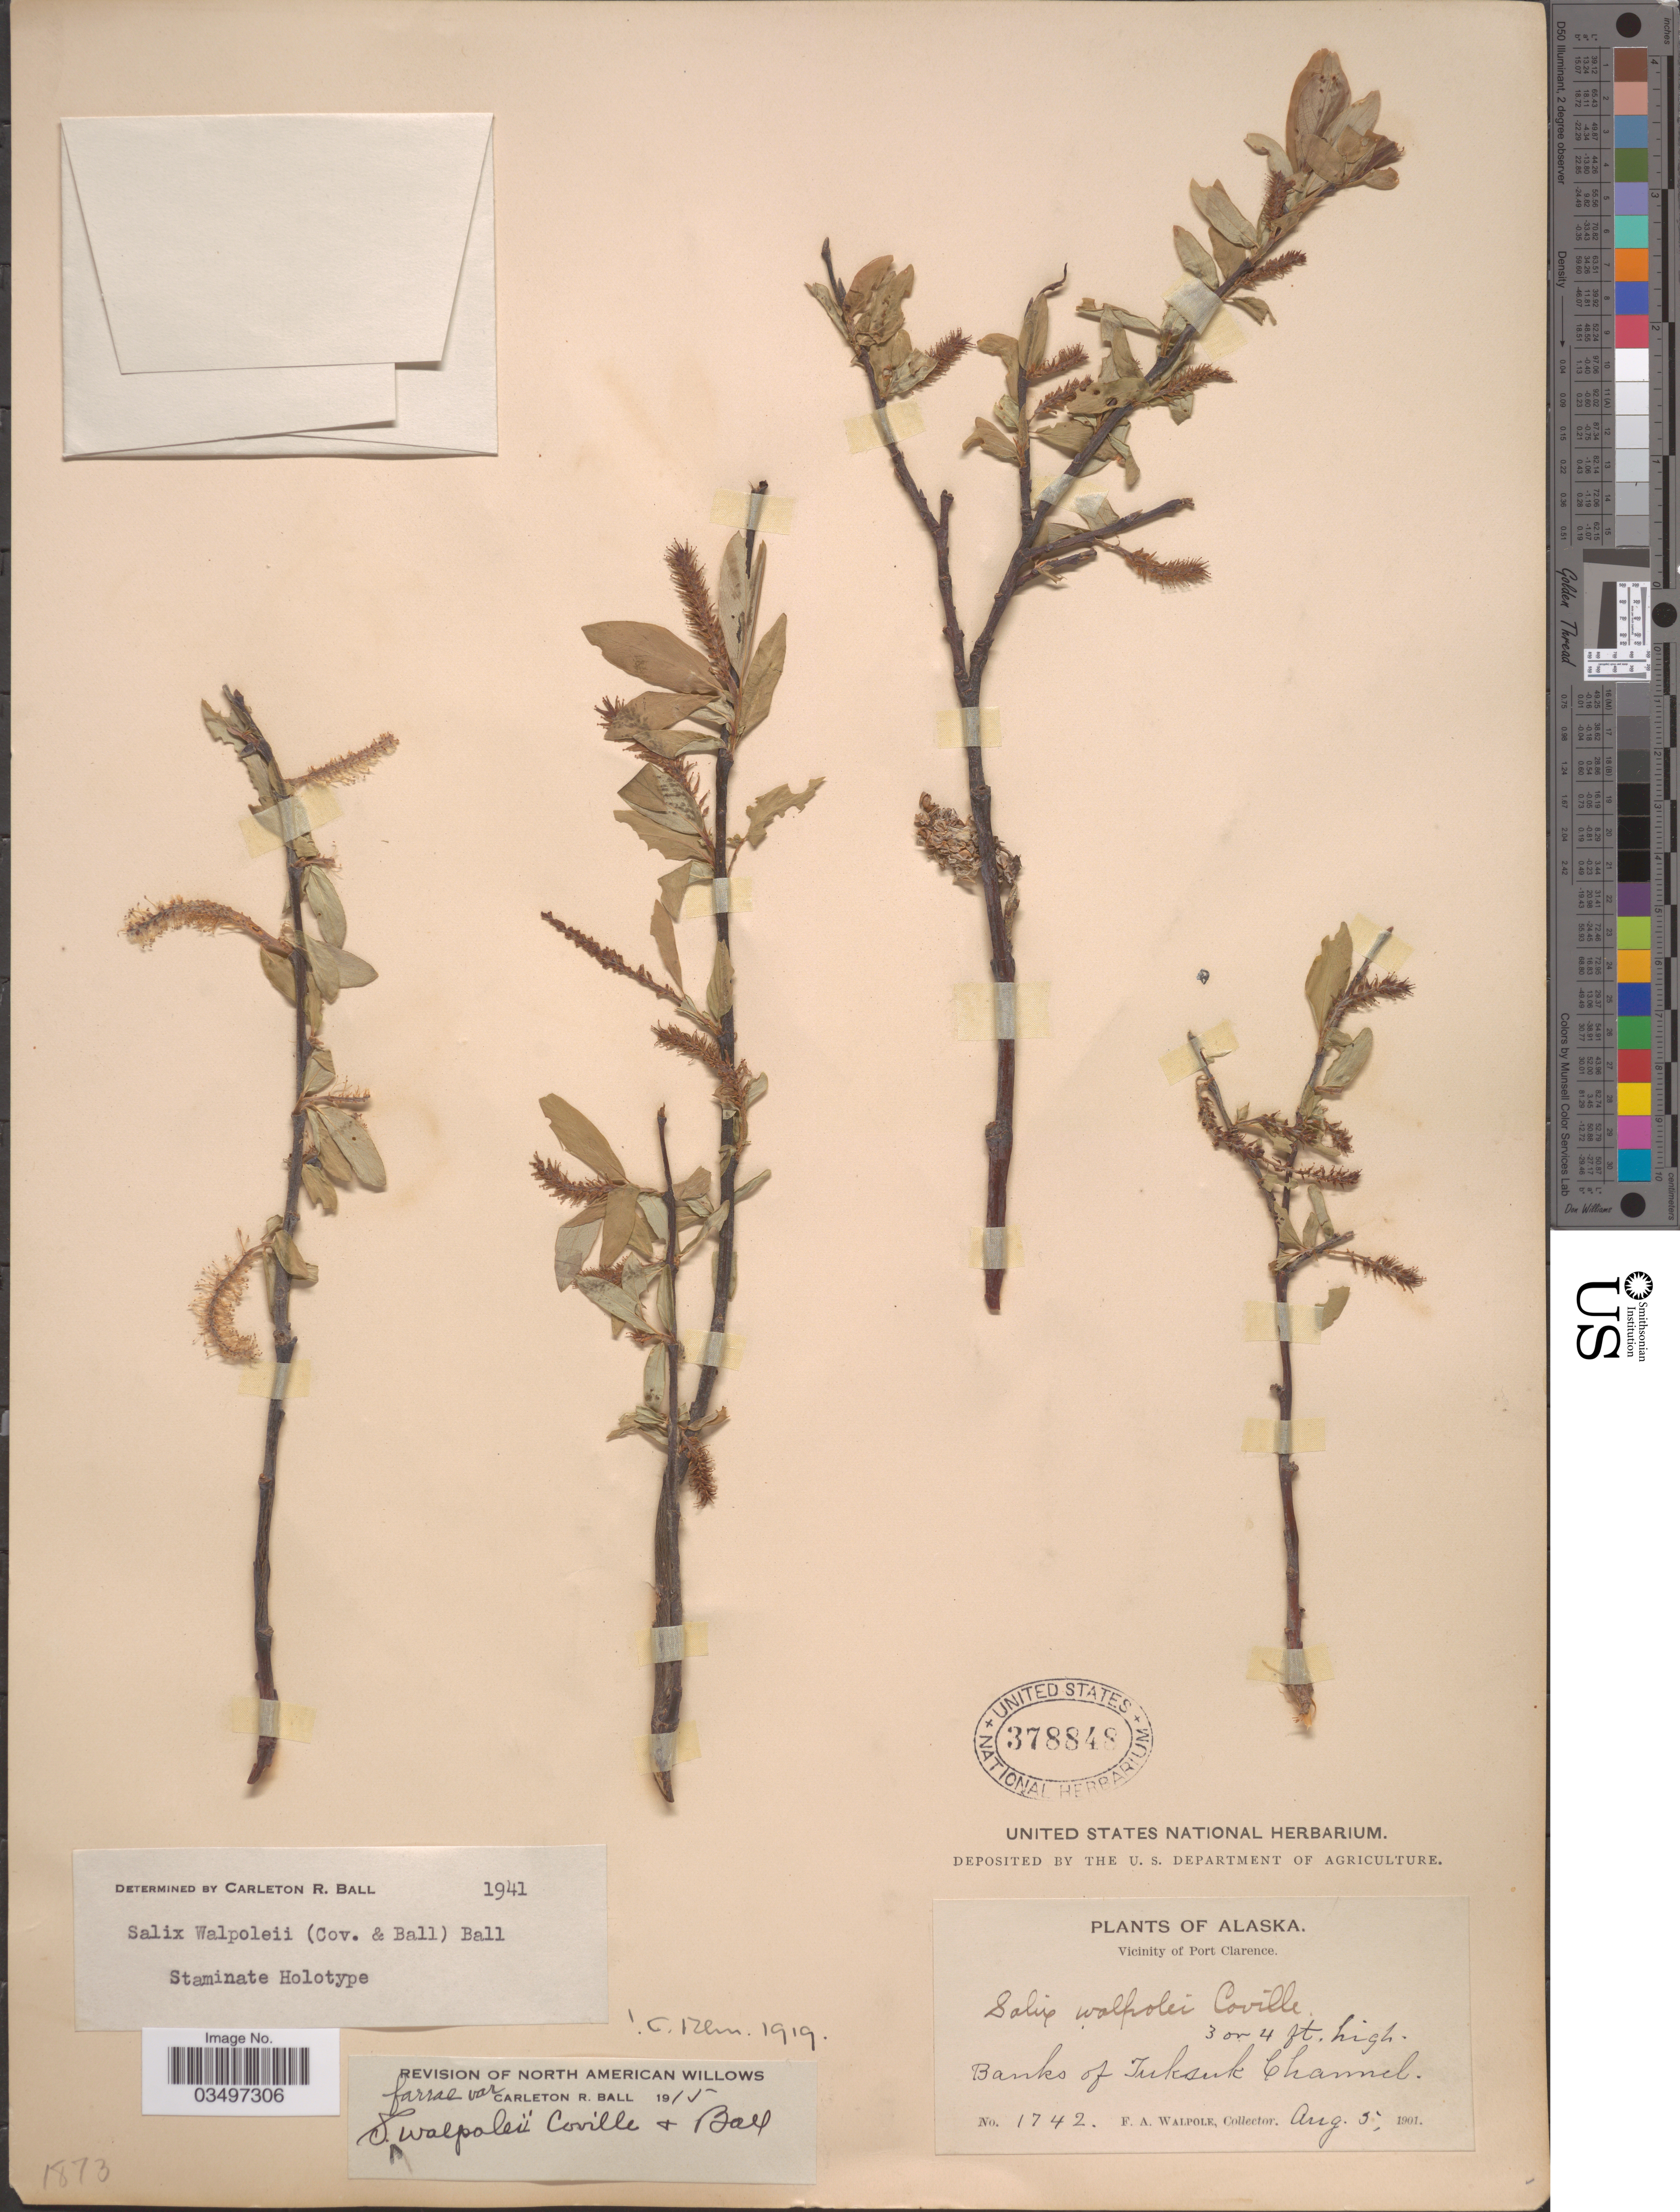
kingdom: Plantae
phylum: Tracheophyta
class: Magnoliopsida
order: Malpighiales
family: Salicaceae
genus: Salix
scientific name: Salix farrae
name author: C.R. Ball in Standl.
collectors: F. Walpole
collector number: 1742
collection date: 1901-08-05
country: United States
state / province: Alaska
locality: Vicinity of Port Clarence. Banks of Tuksuk Channel.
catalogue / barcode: US 378848